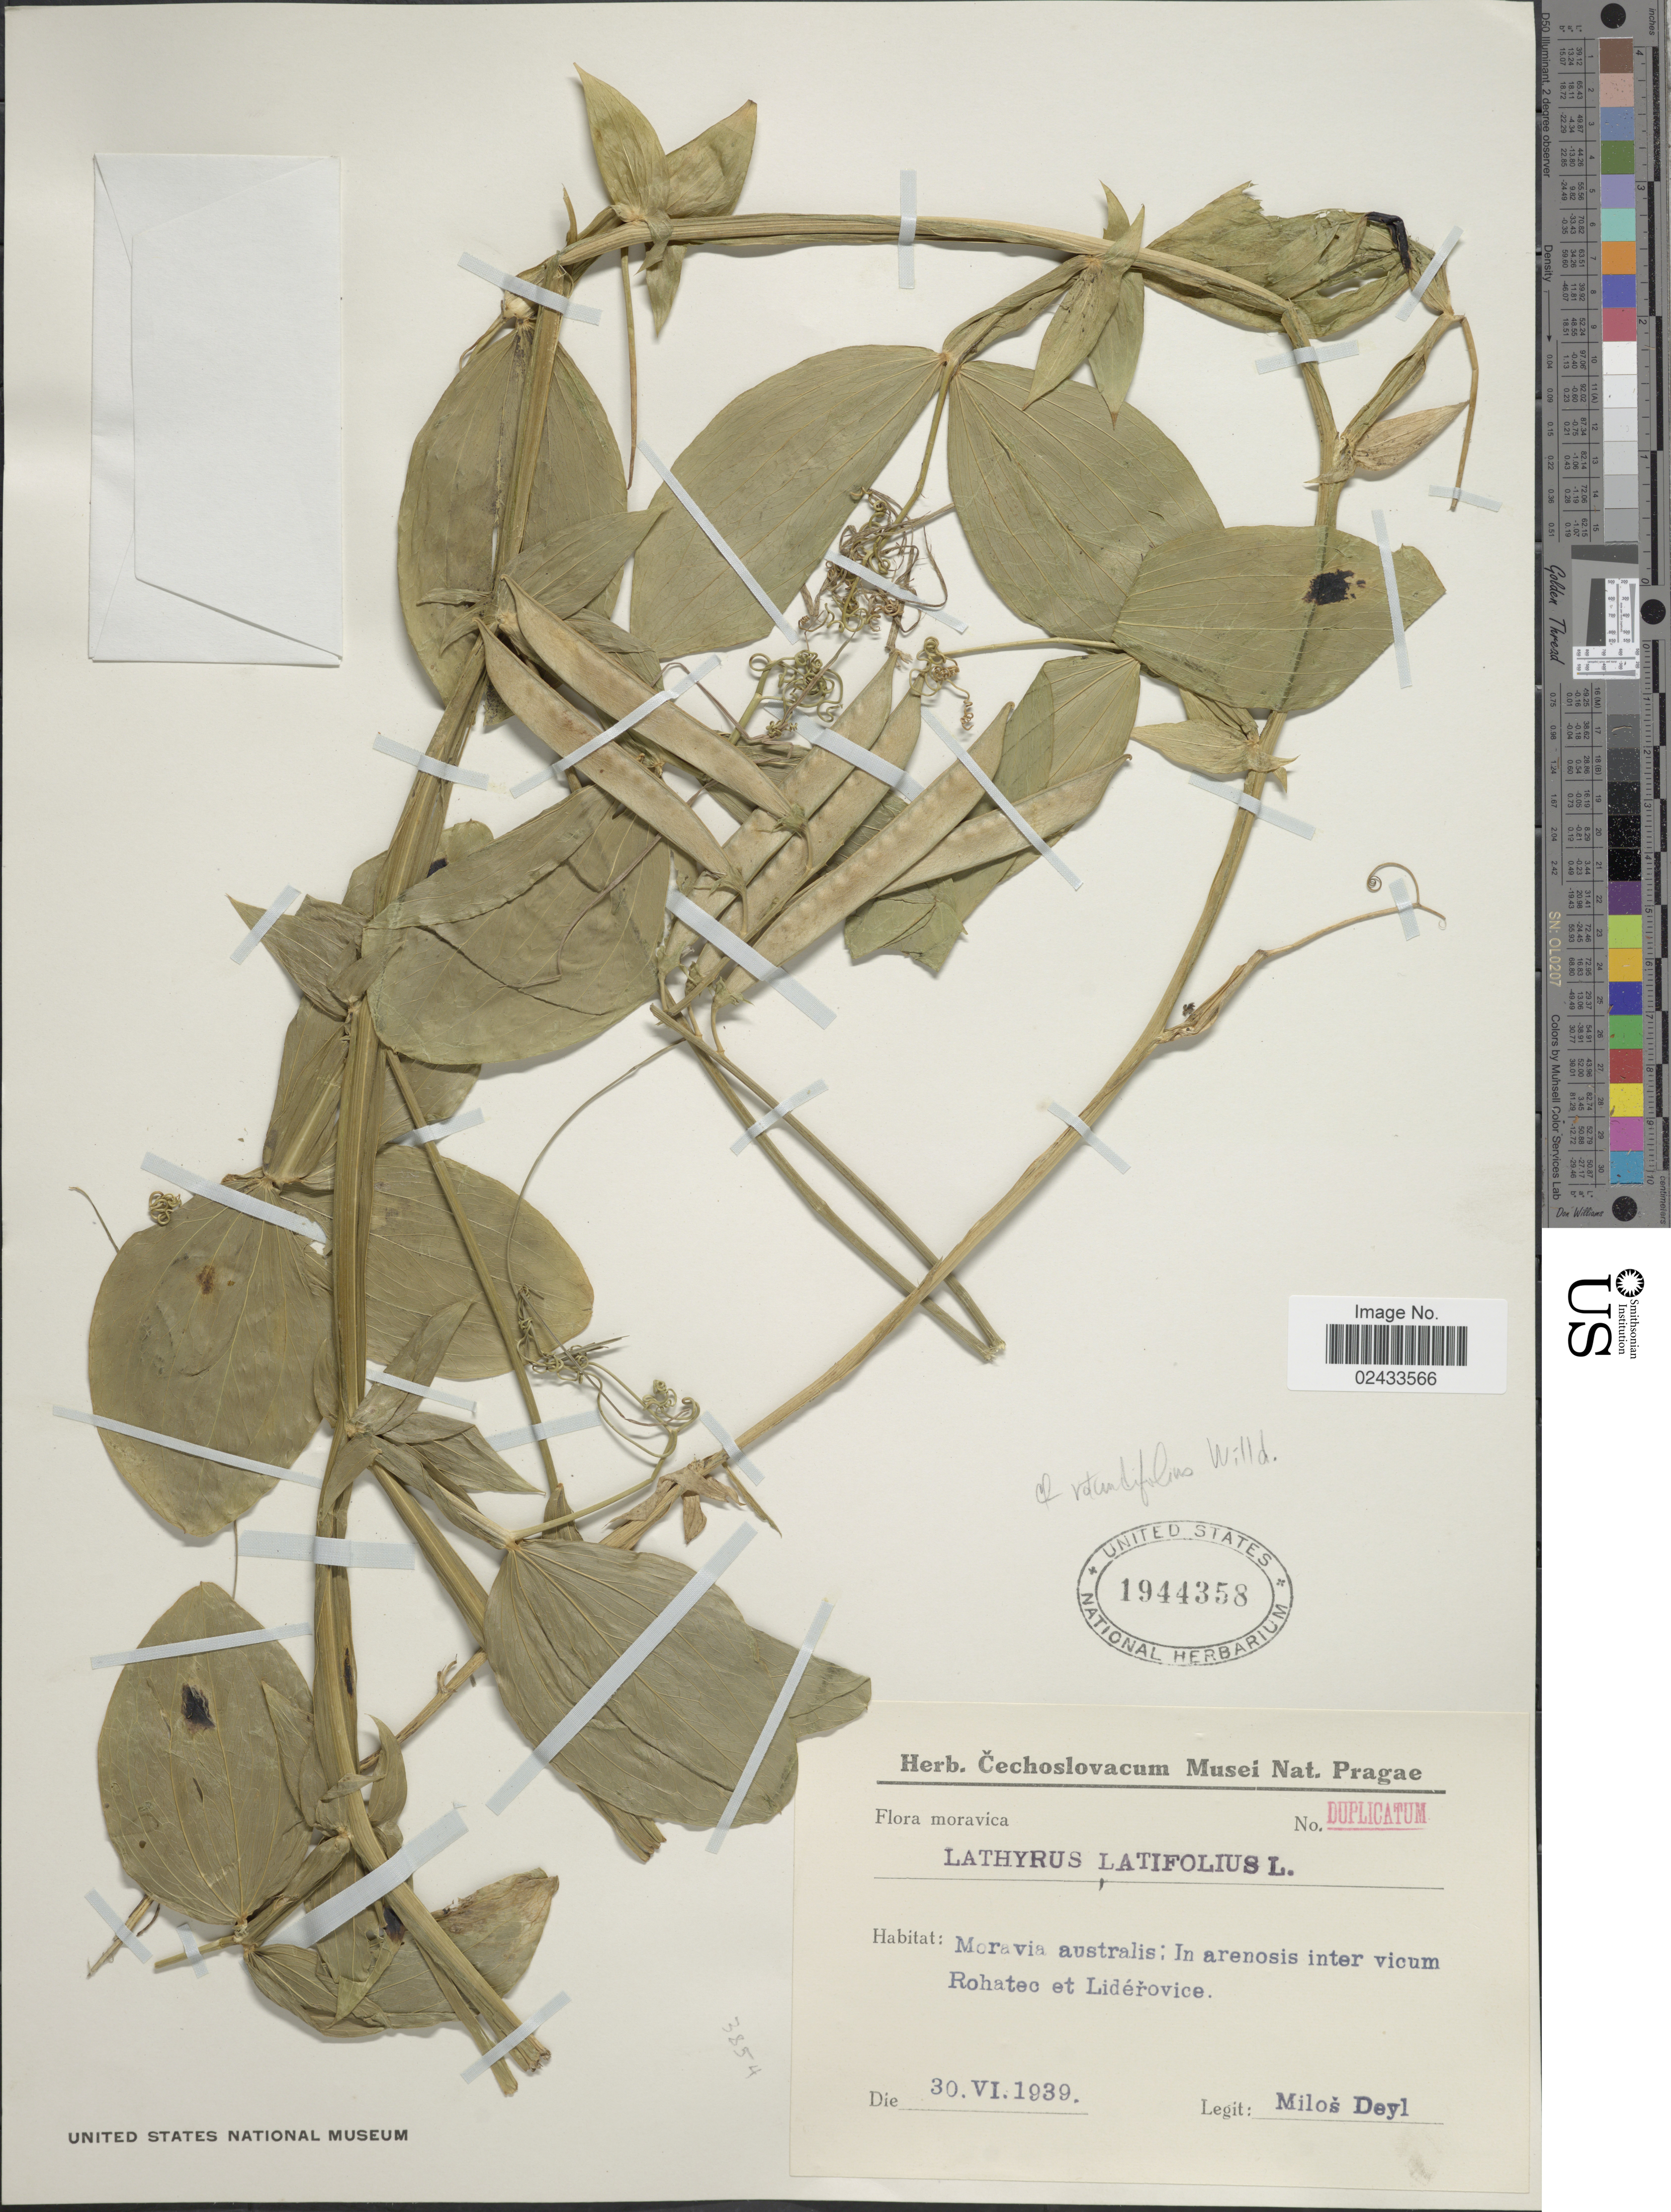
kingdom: Plantae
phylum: Tracheophyta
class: Magnoliopsida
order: Fabales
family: Fabaceae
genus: Lathyrus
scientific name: Lathyrus rotundifolius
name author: Willd.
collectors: M. Deyl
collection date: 1939-06-30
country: Czechia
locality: Moravia australis: In arenosis; In arenosis inter vicum. Rohatec et Liderovice. Moravica.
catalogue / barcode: US 1944358